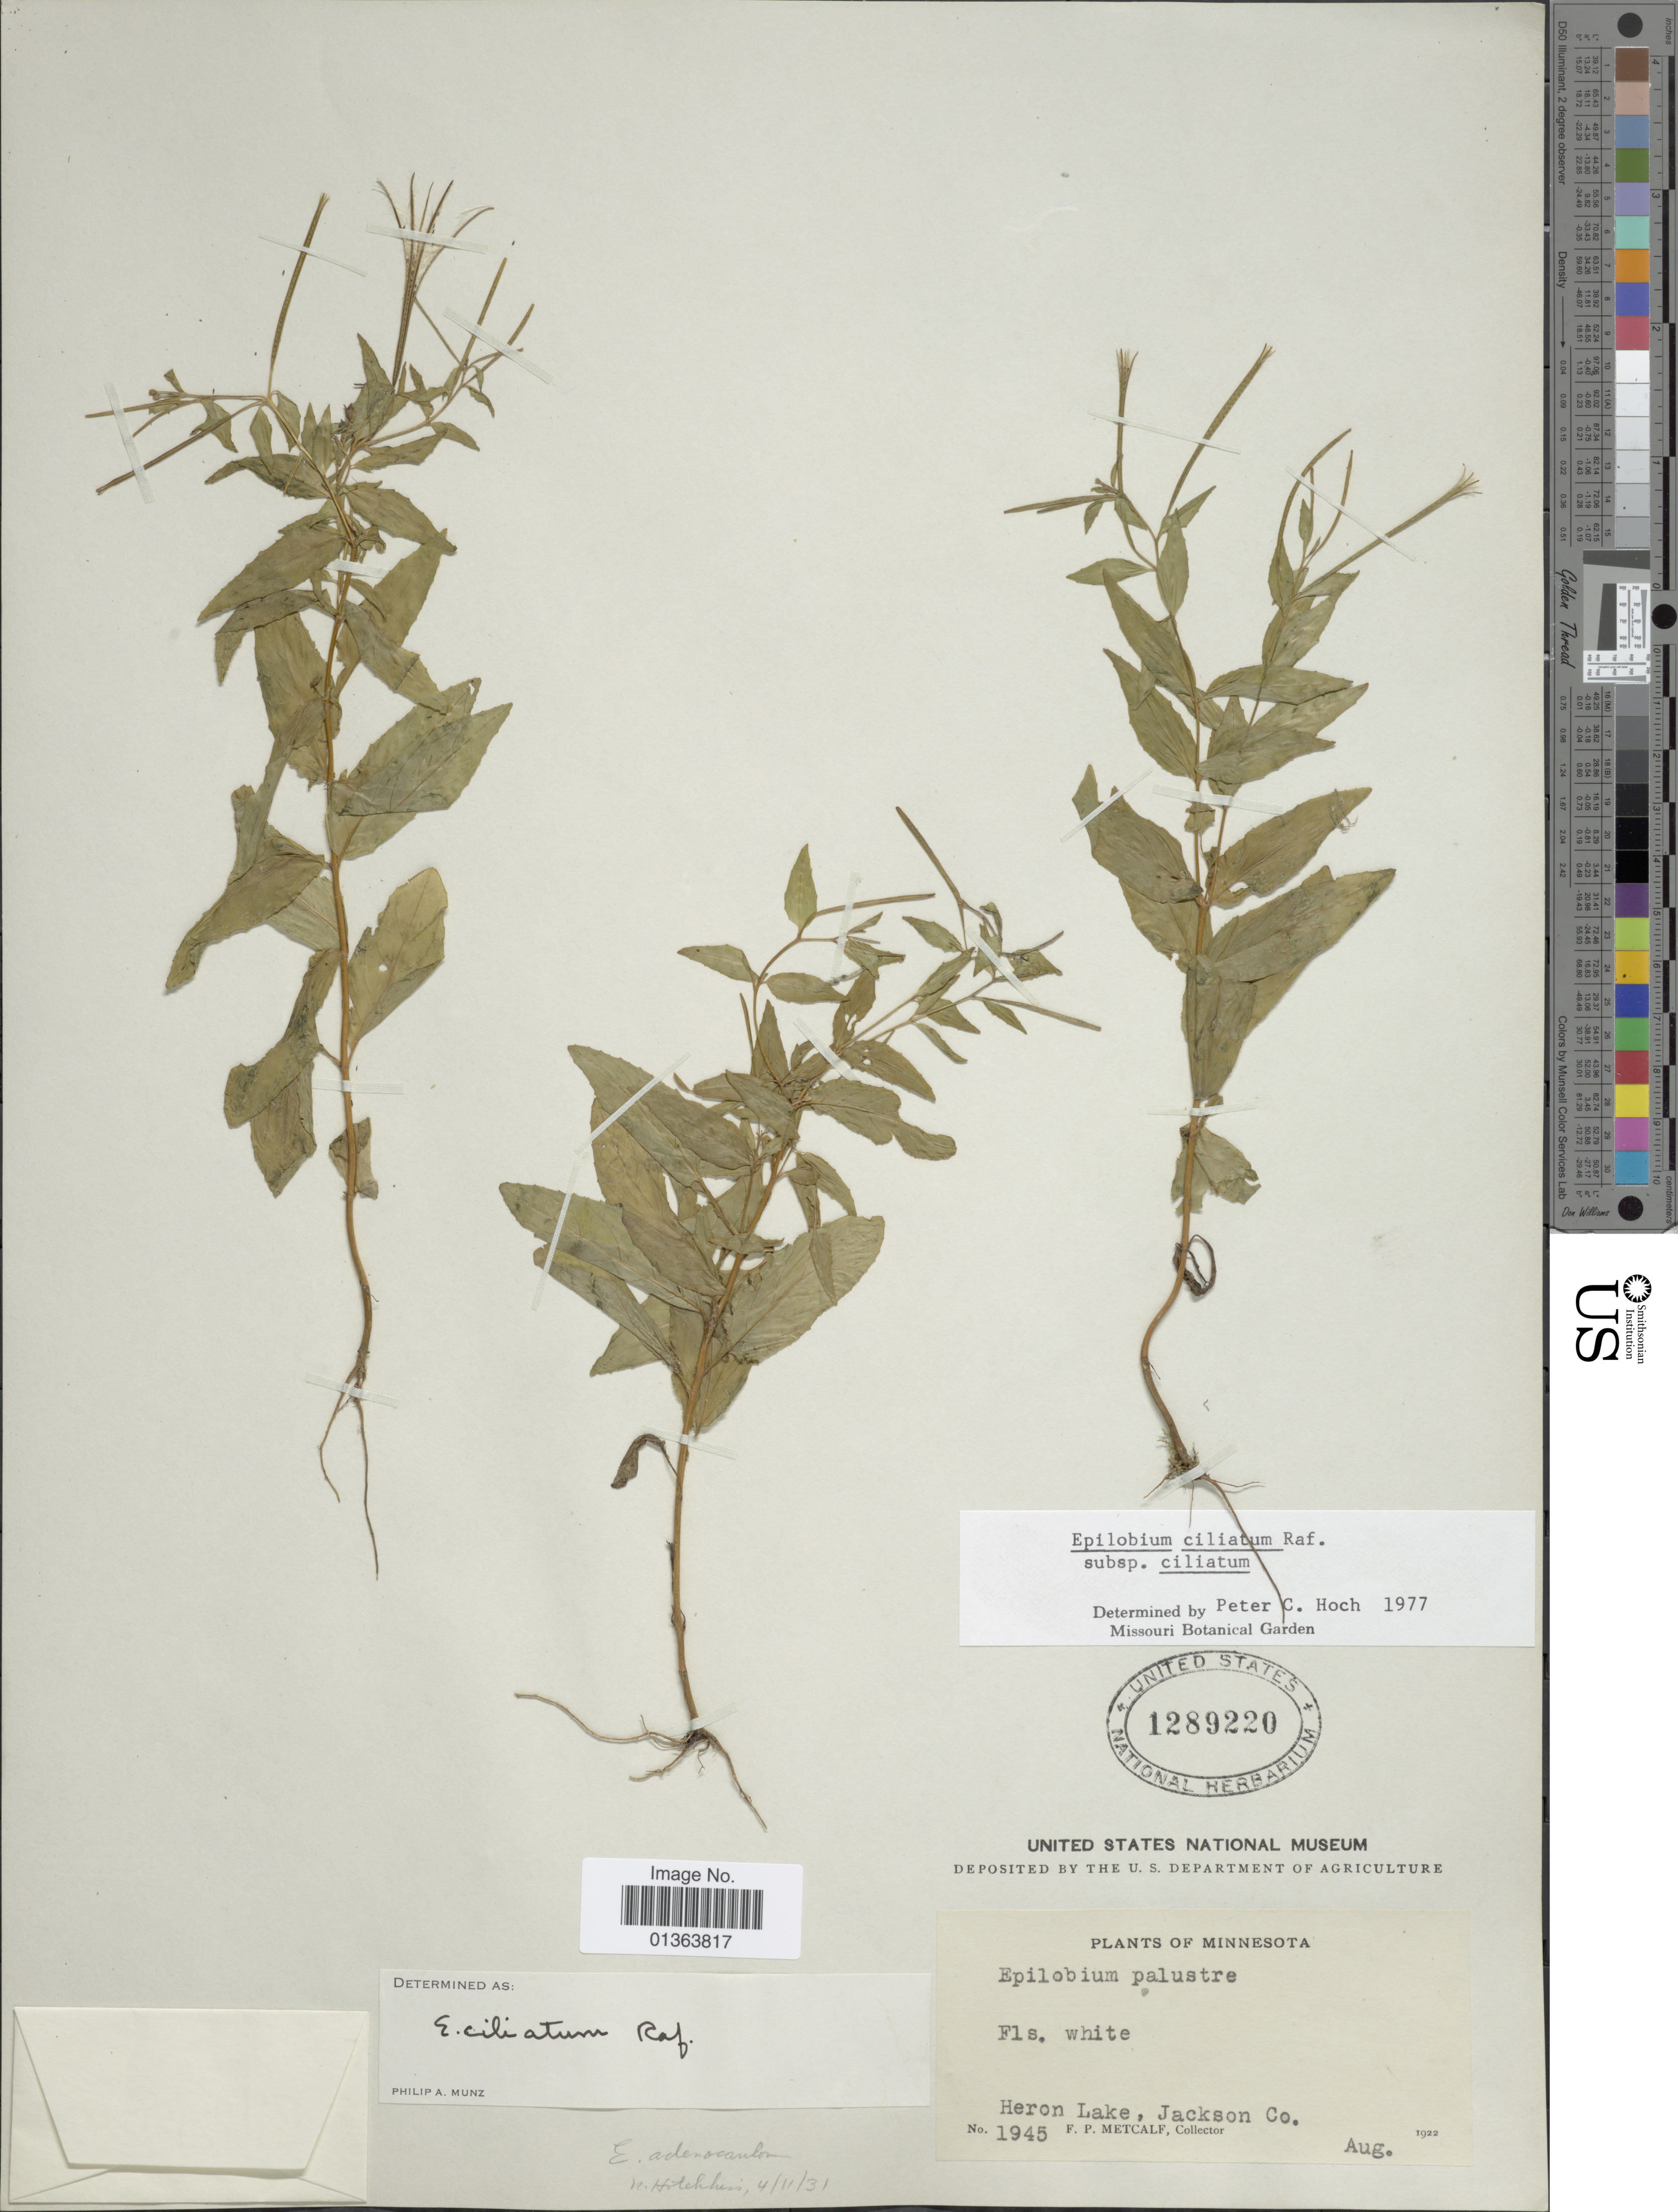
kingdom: Plantae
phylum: Tracheophyta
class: Magnoliopsida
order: Myrtales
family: Onagraceae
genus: Epilobium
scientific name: Epilobium ciliatum subsp. ciliatum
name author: Raf.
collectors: F. Metcalf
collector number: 1945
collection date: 1922-08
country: United States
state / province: Minnesota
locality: Heron Lake, Jackson Co.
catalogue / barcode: US 1289220